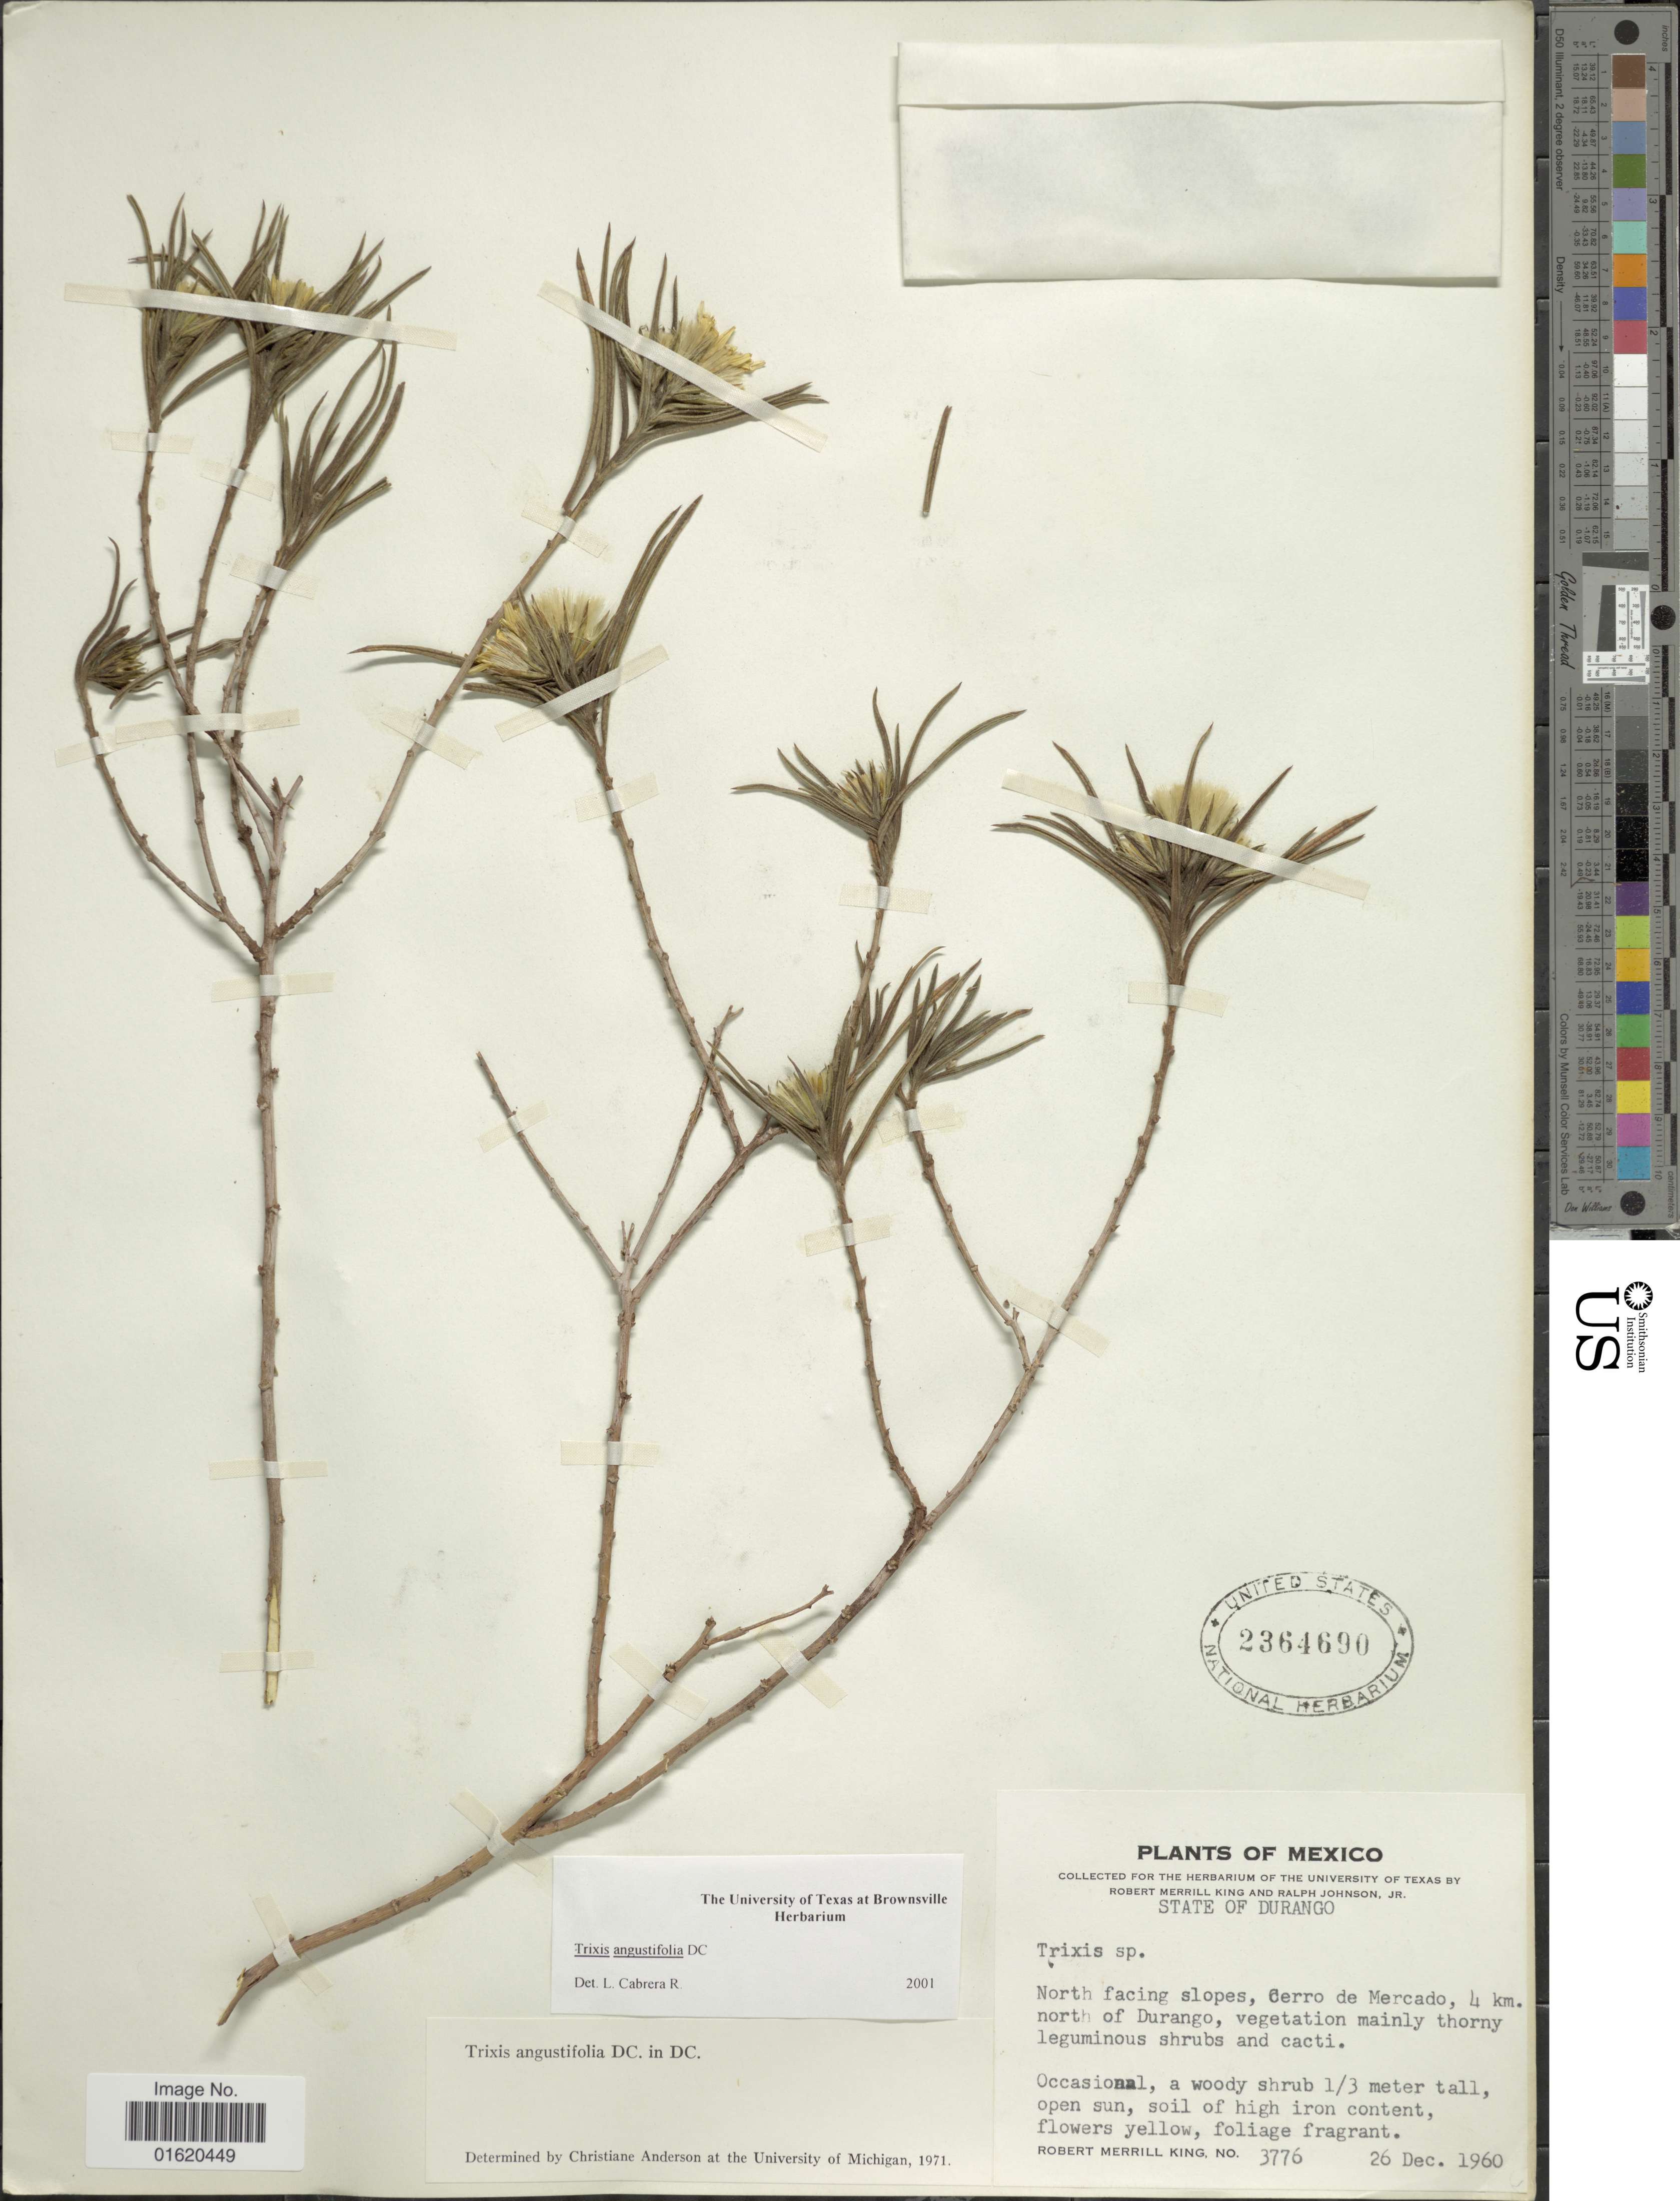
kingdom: Plantae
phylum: Tracheophyta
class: Magnoliopsida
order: Asterales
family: Asteraceae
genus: Trixis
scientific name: Trixis angustifolia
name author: DC.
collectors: R. M. King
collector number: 3776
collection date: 1960-12-26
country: Mexico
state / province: Durango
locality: North facing slopes,Cerro de Mercado, 4 km. north of Durango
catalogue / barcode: US 2364690